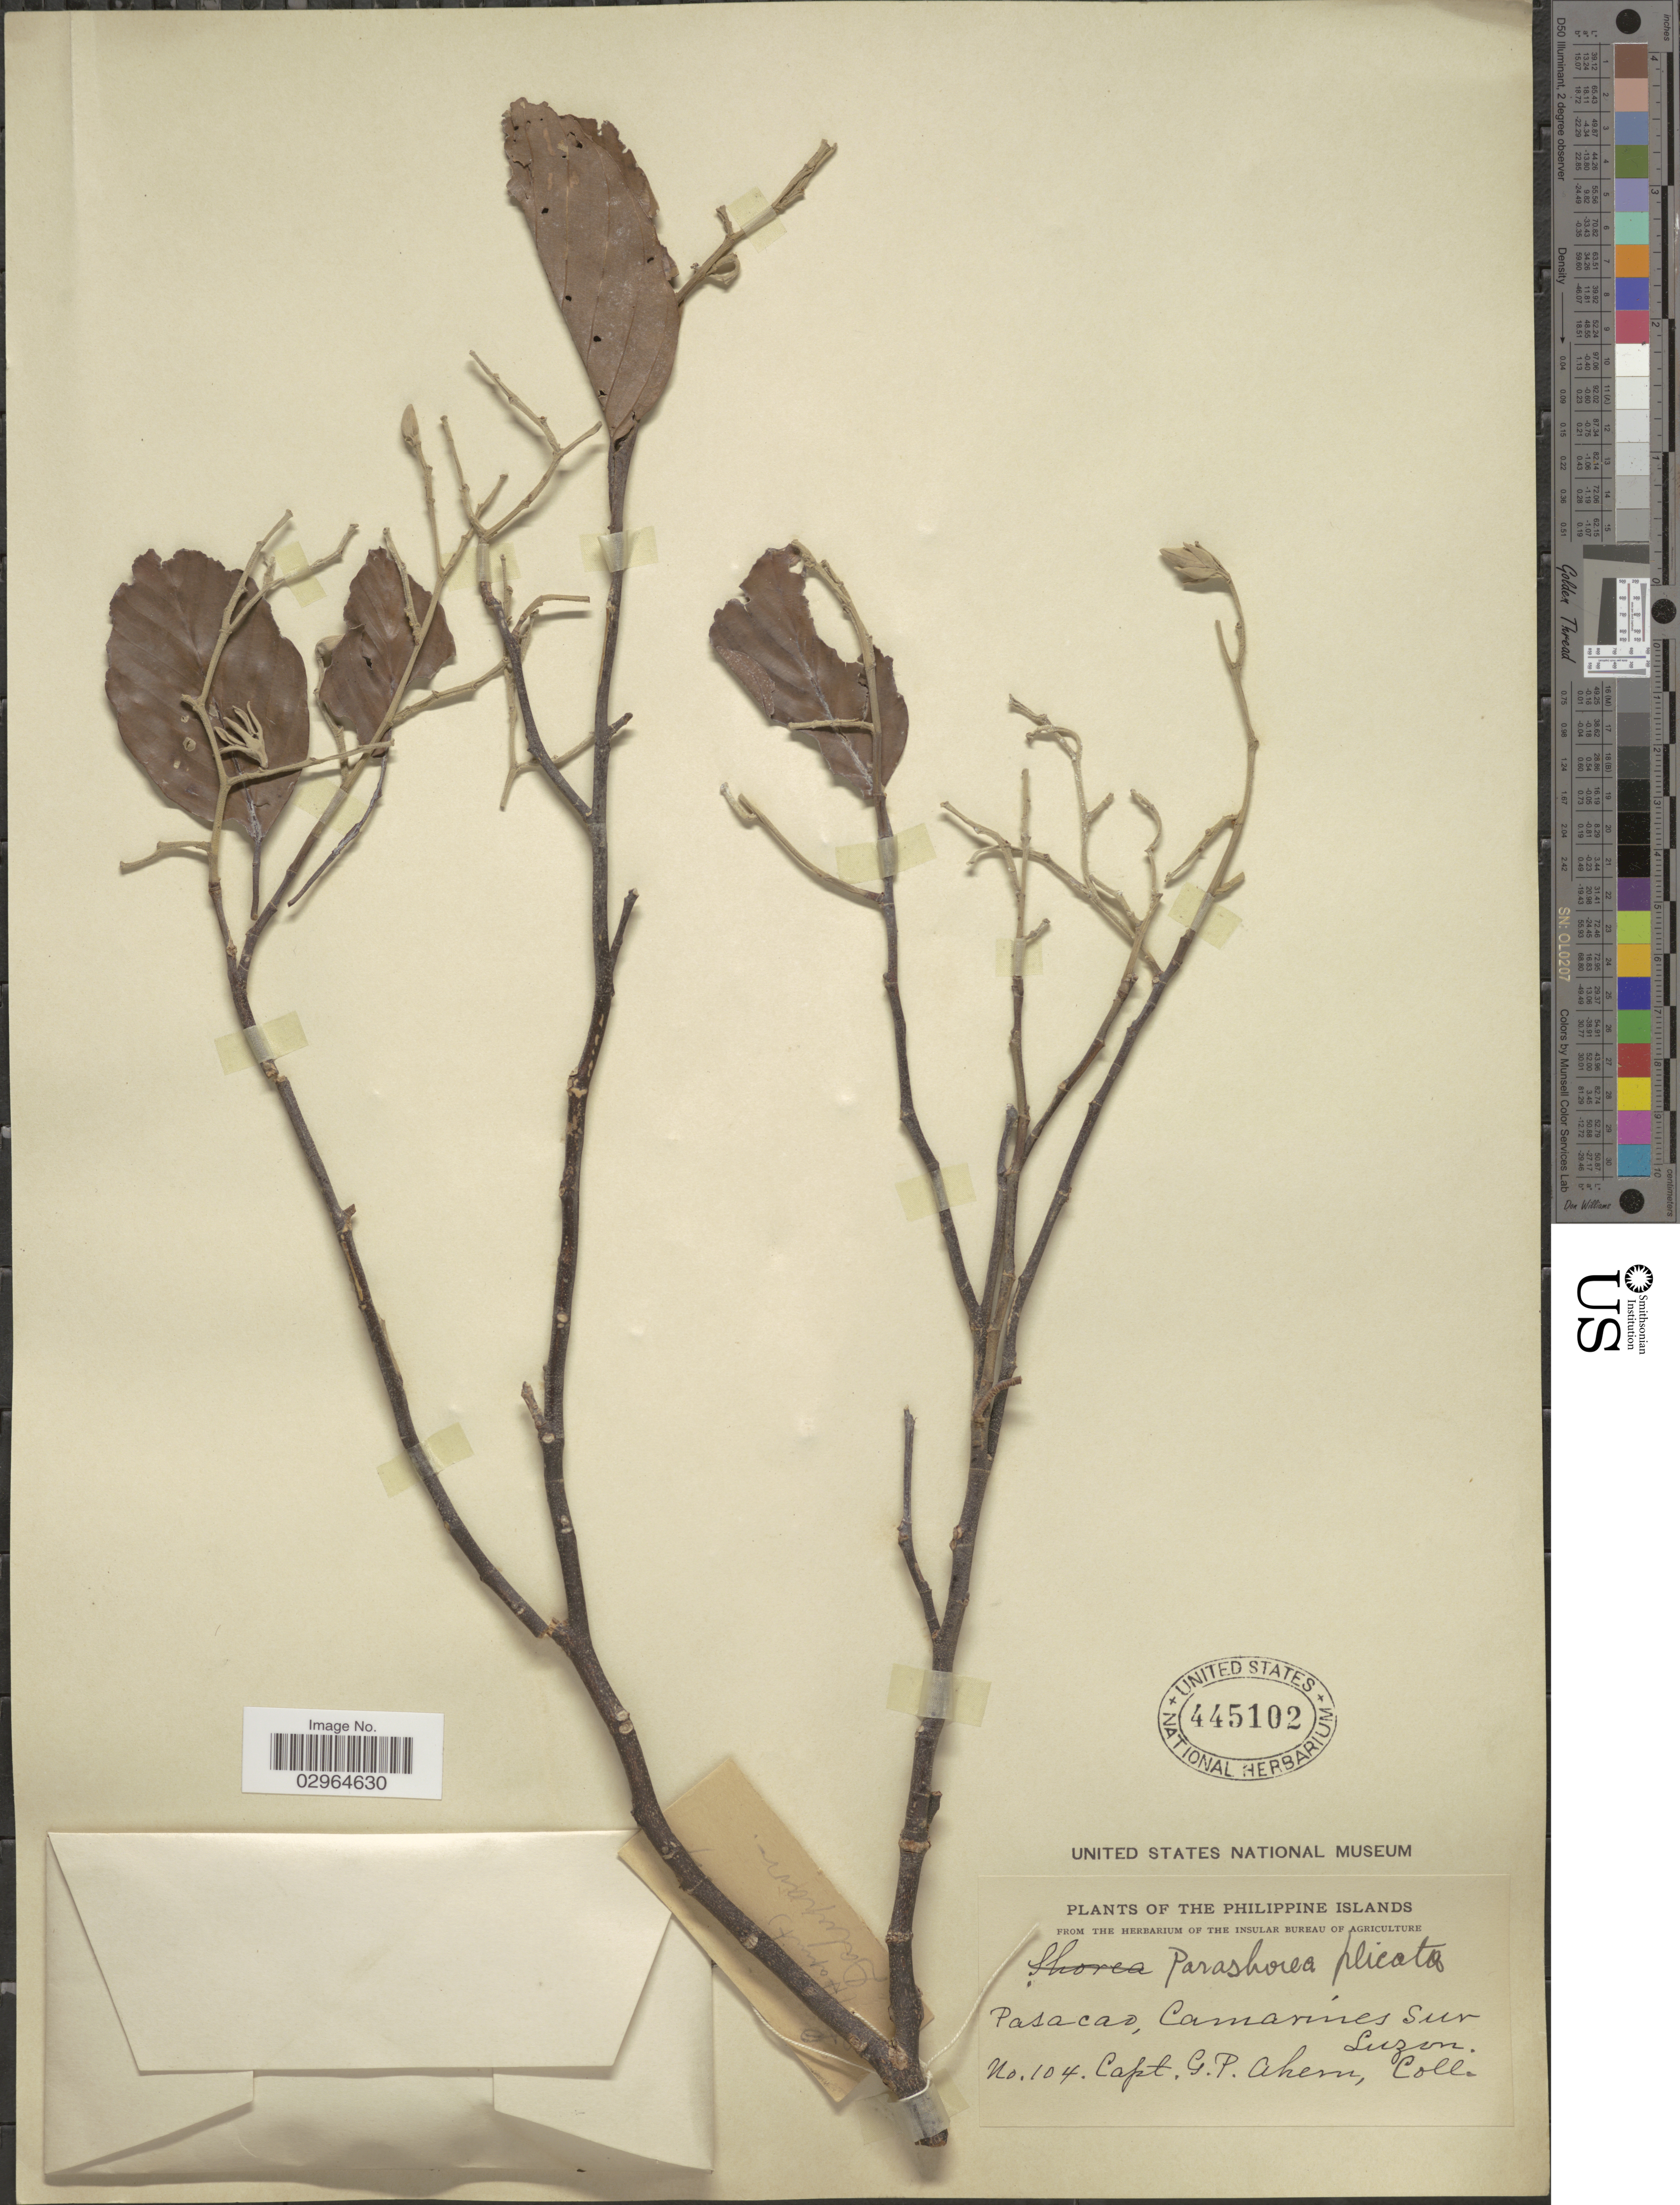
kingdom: Plantae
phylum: Tracheophyta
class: Magnoliopsida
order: Malvales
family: Dipterocarpaceae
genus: Parashorea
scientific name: Parashorea malaanonan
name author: (Blanco) Merr.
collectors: G. Ahern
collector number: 104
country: Philippines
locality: Pasacao, Camarines Sur. Luzon.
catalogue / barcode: US 445102